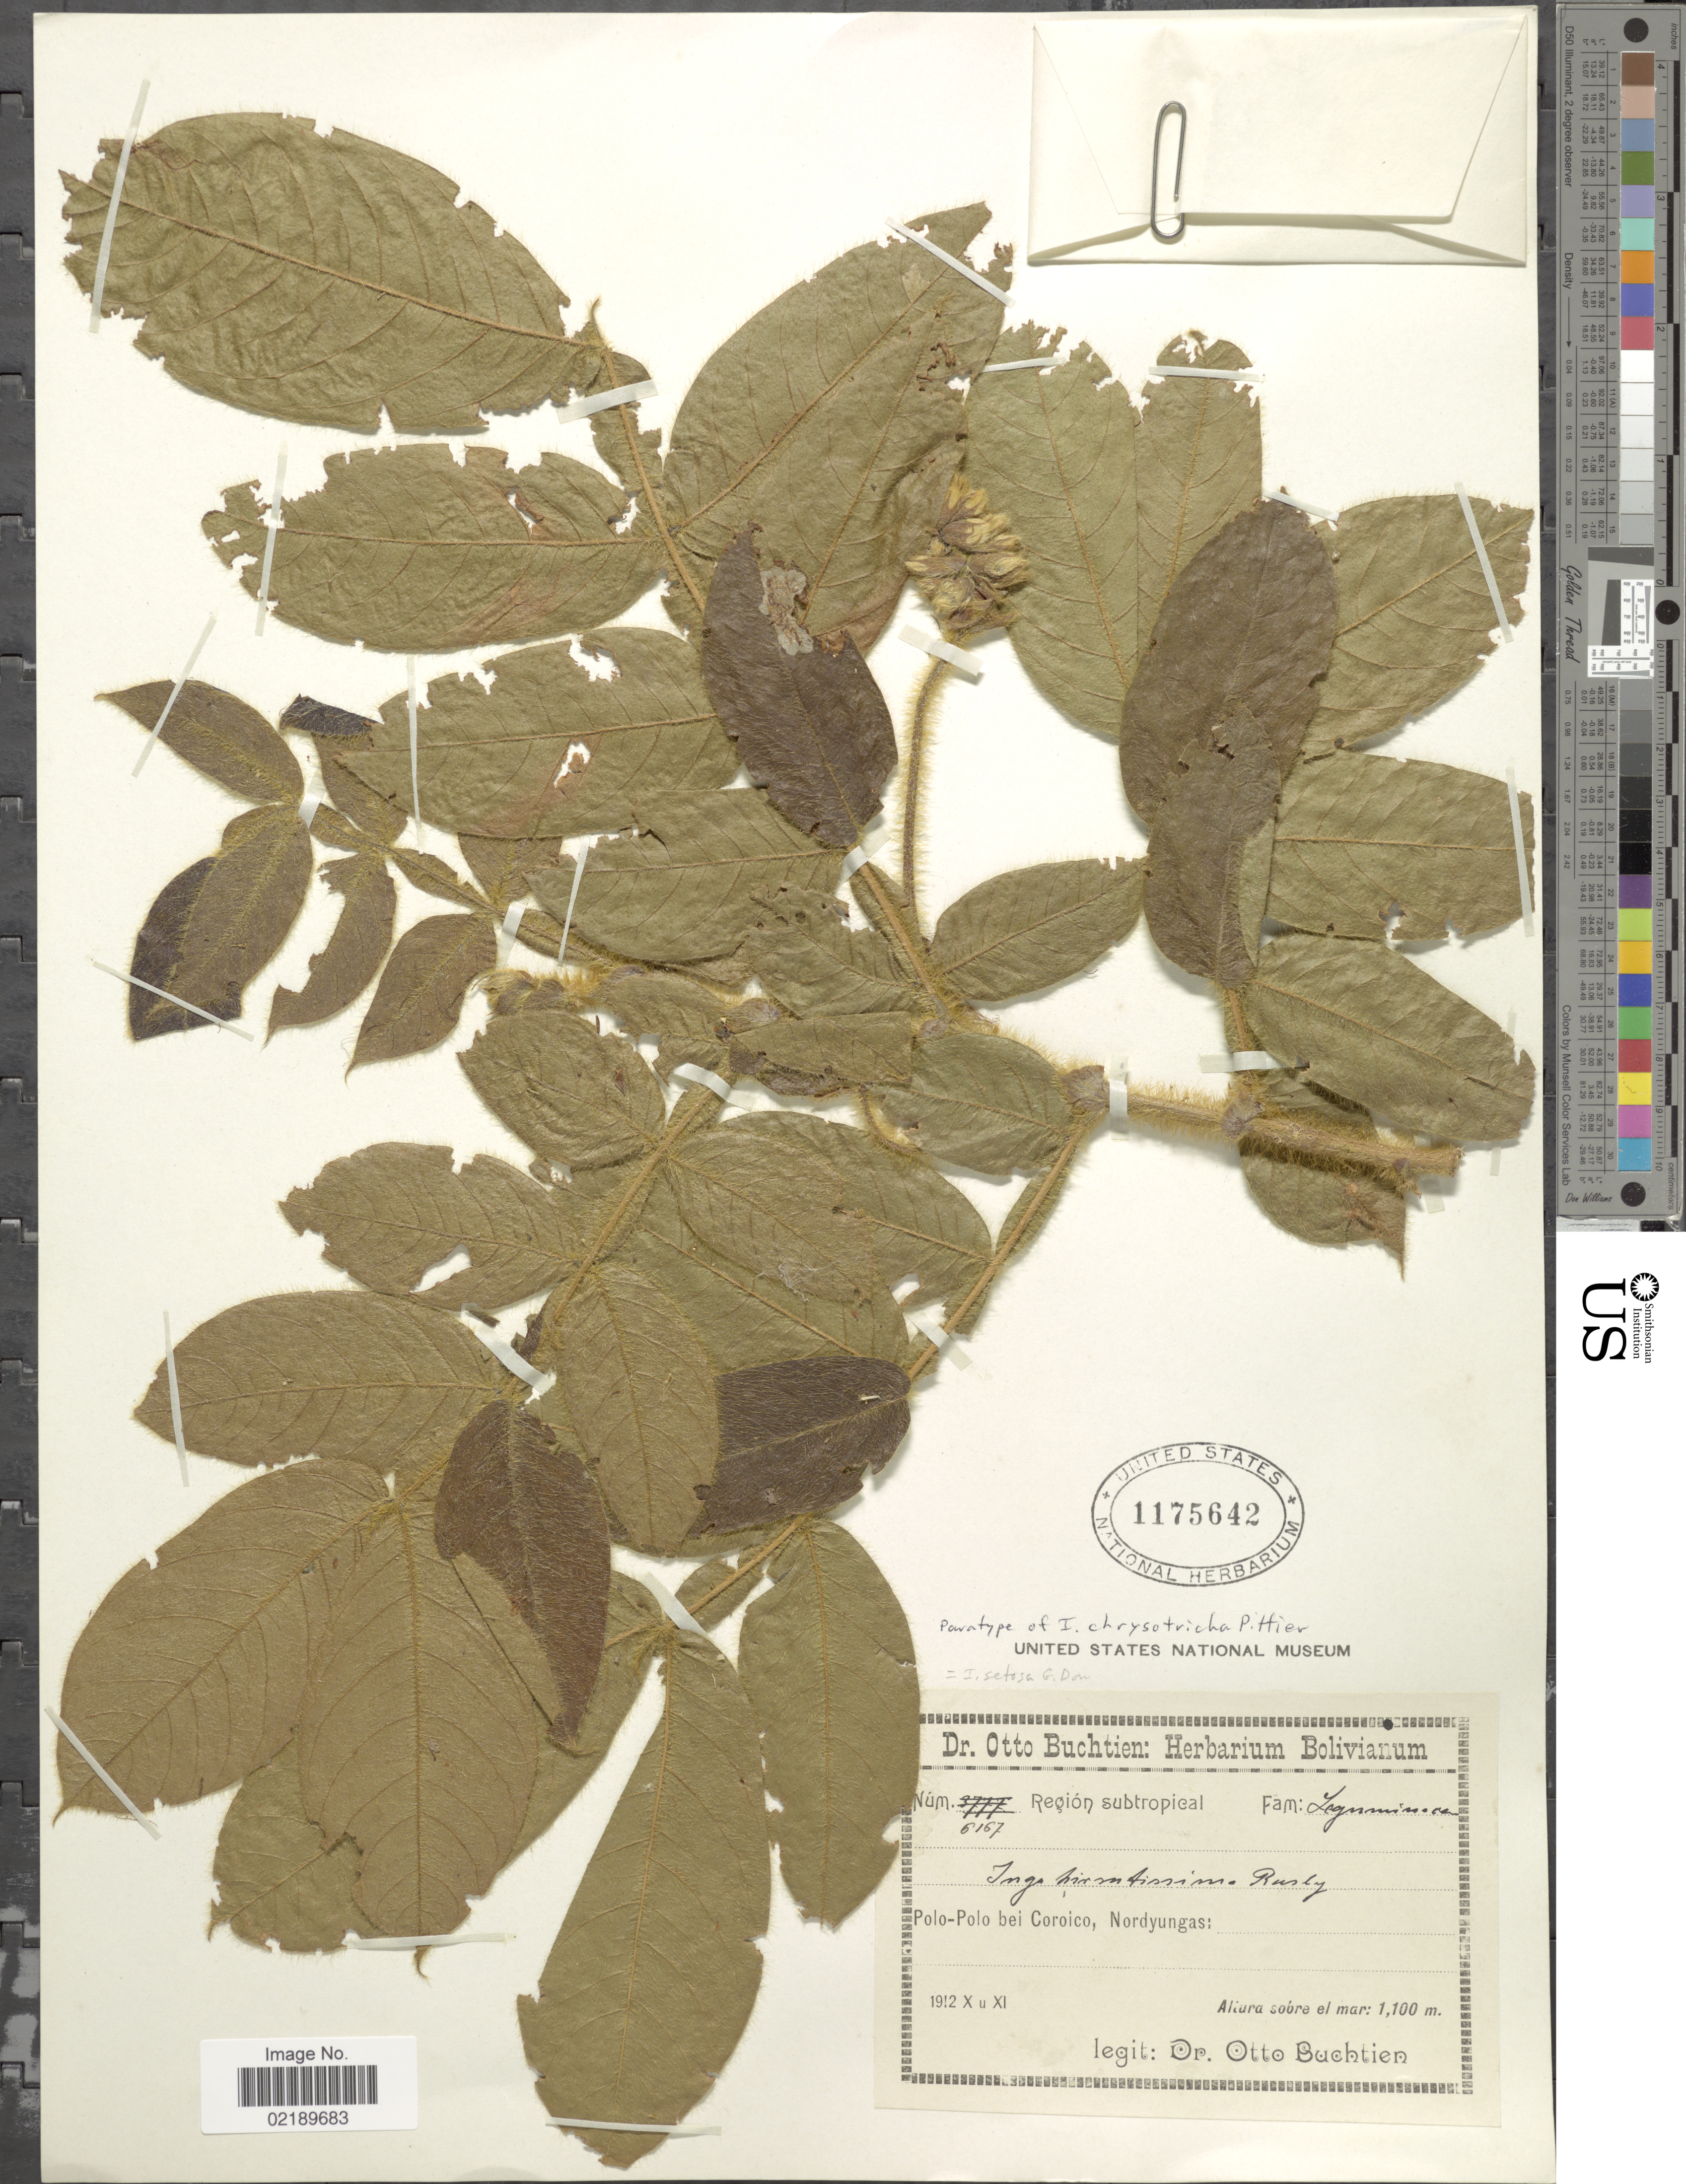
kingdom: Plantae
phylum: Tracheophyta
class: Magnoliopsida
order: Fabales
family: Fabaceae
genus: Inga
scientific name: Inga setosa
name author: G. Don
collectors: O. Buchtien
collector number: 6167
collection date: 1912-10/1912-11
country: Bolivia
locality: Polo-Polo bei Coroico, kNordyungas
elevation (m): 1100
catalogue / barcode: US 1175642